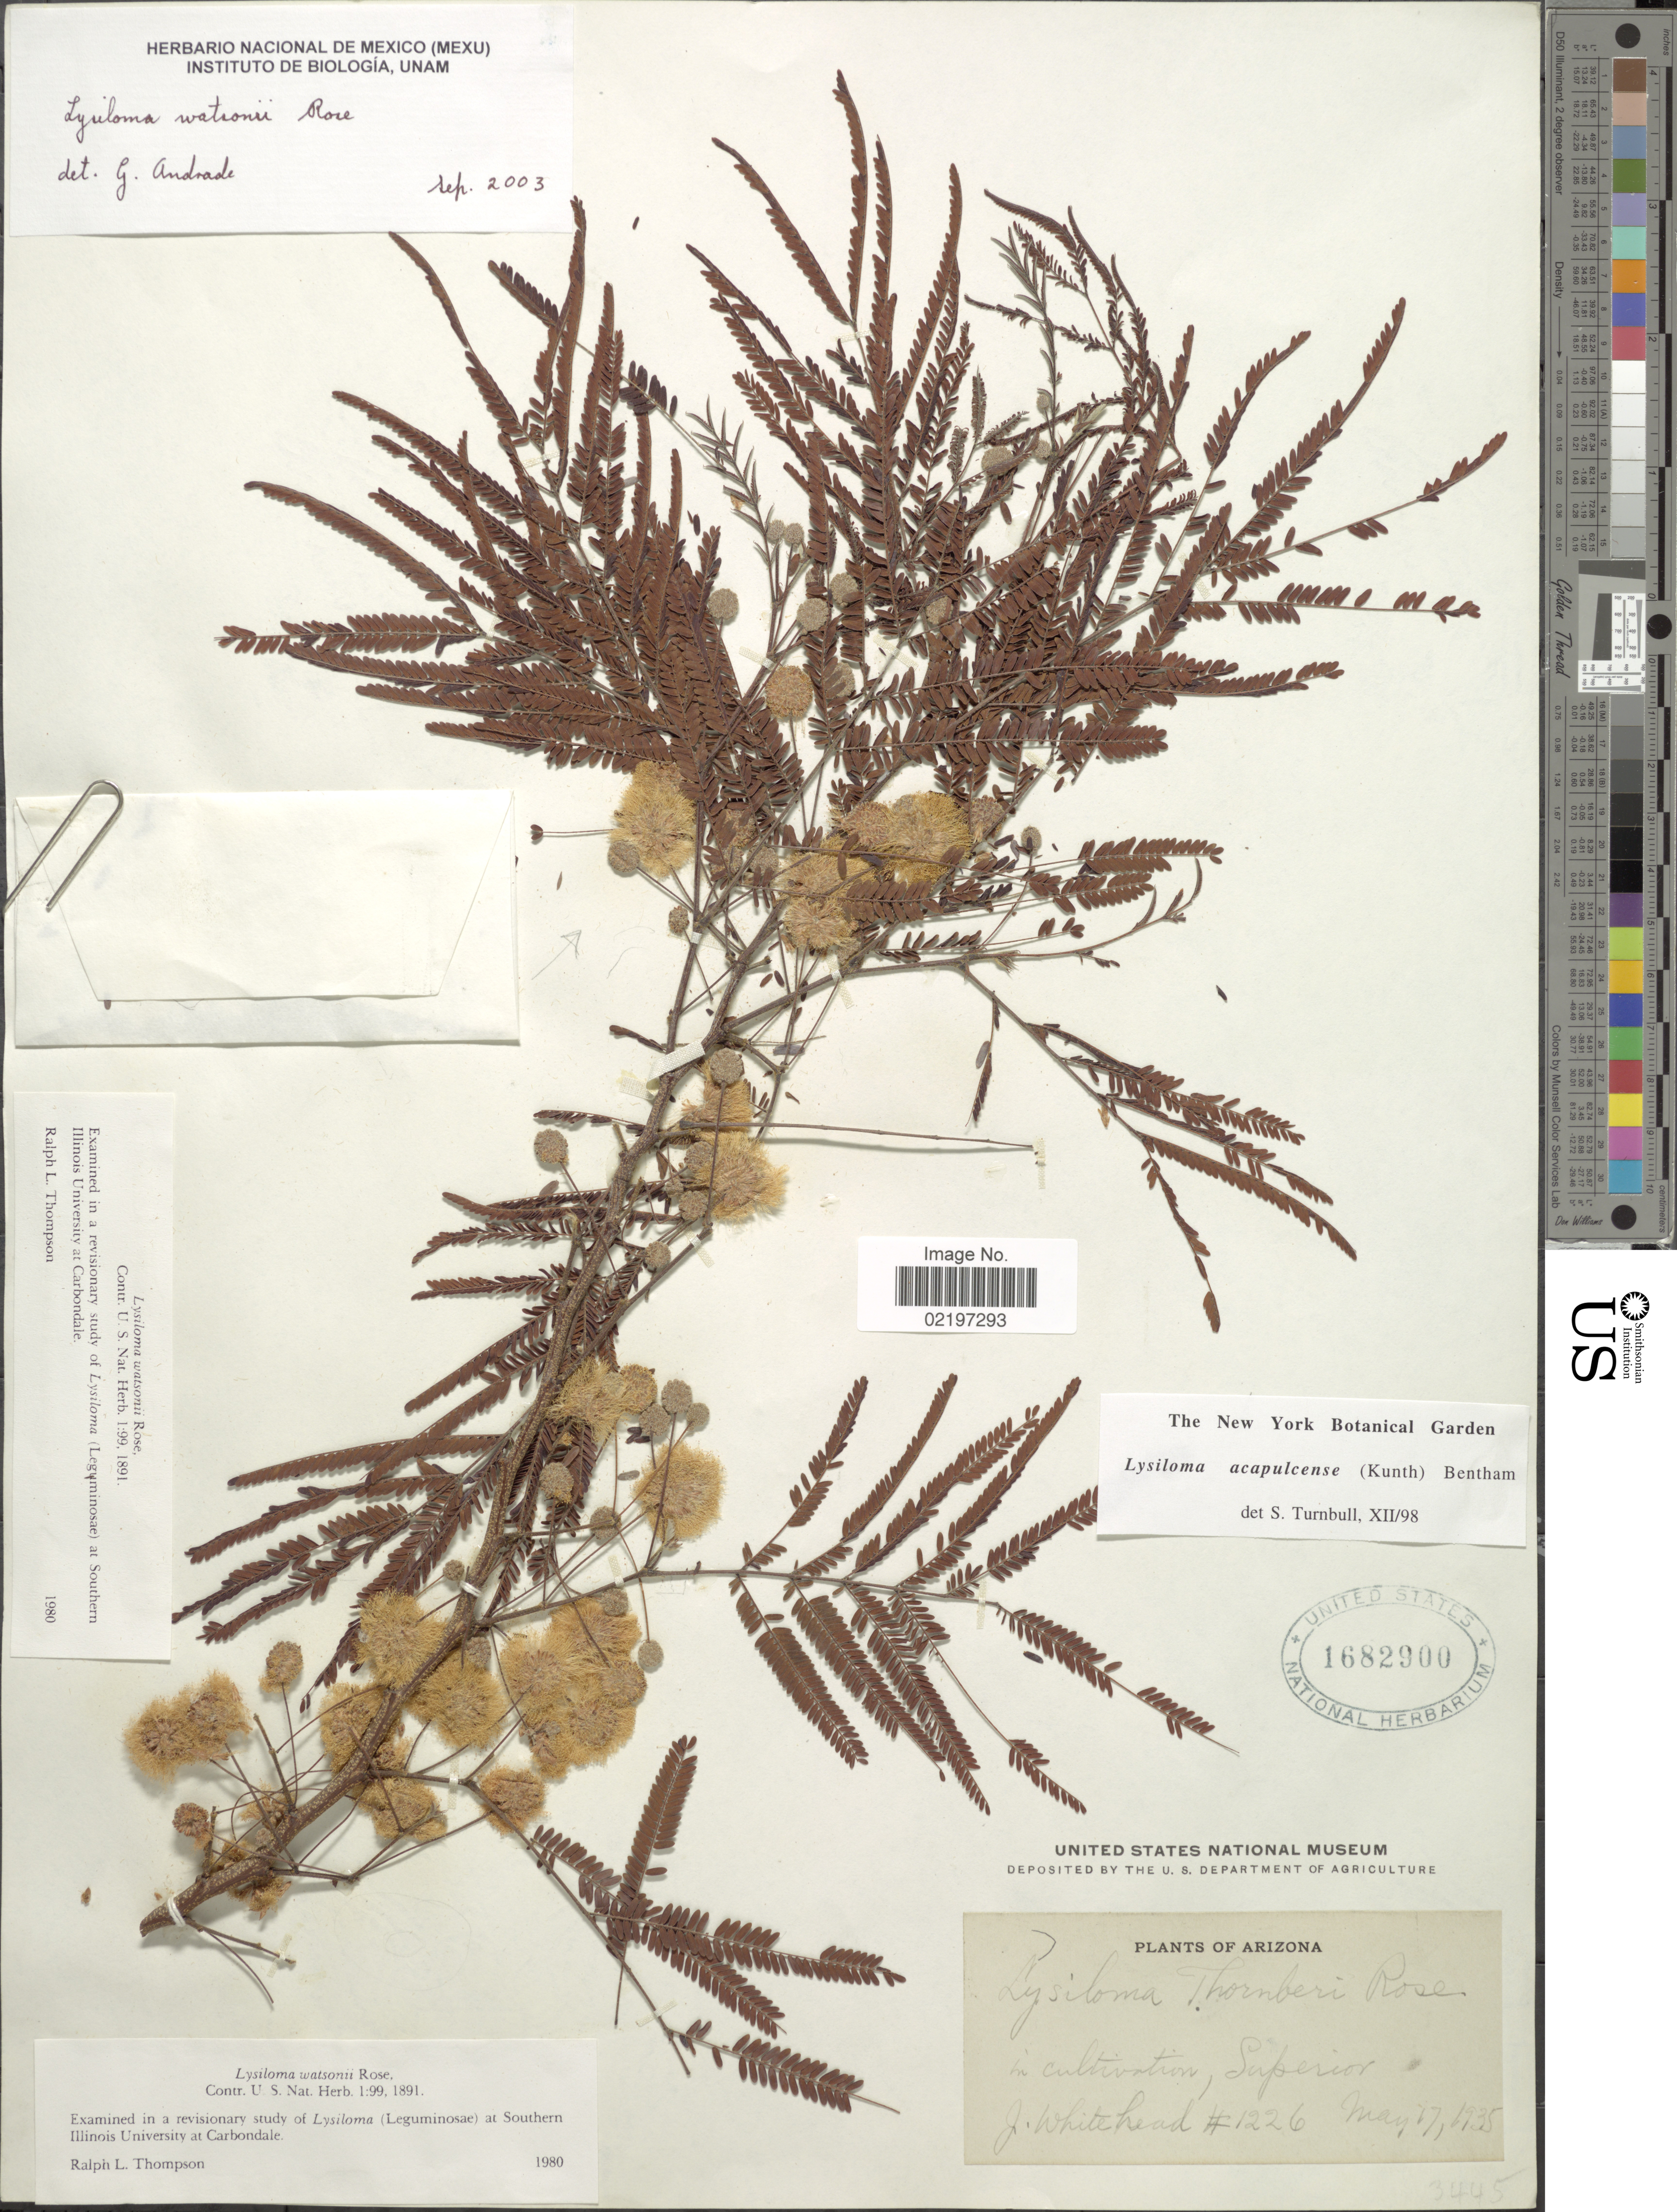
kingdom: Plantae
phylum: Tracheophyta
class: Magnoliopsida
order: Fabales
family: Fabaceae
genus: Lysiloma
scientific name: Lysiloma watsonii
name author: Rose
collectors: J. Whitehead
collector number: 1226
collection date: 1935-05-17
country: United States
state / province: Arizona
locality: In cultivation, Superior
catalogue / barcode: US 1682900